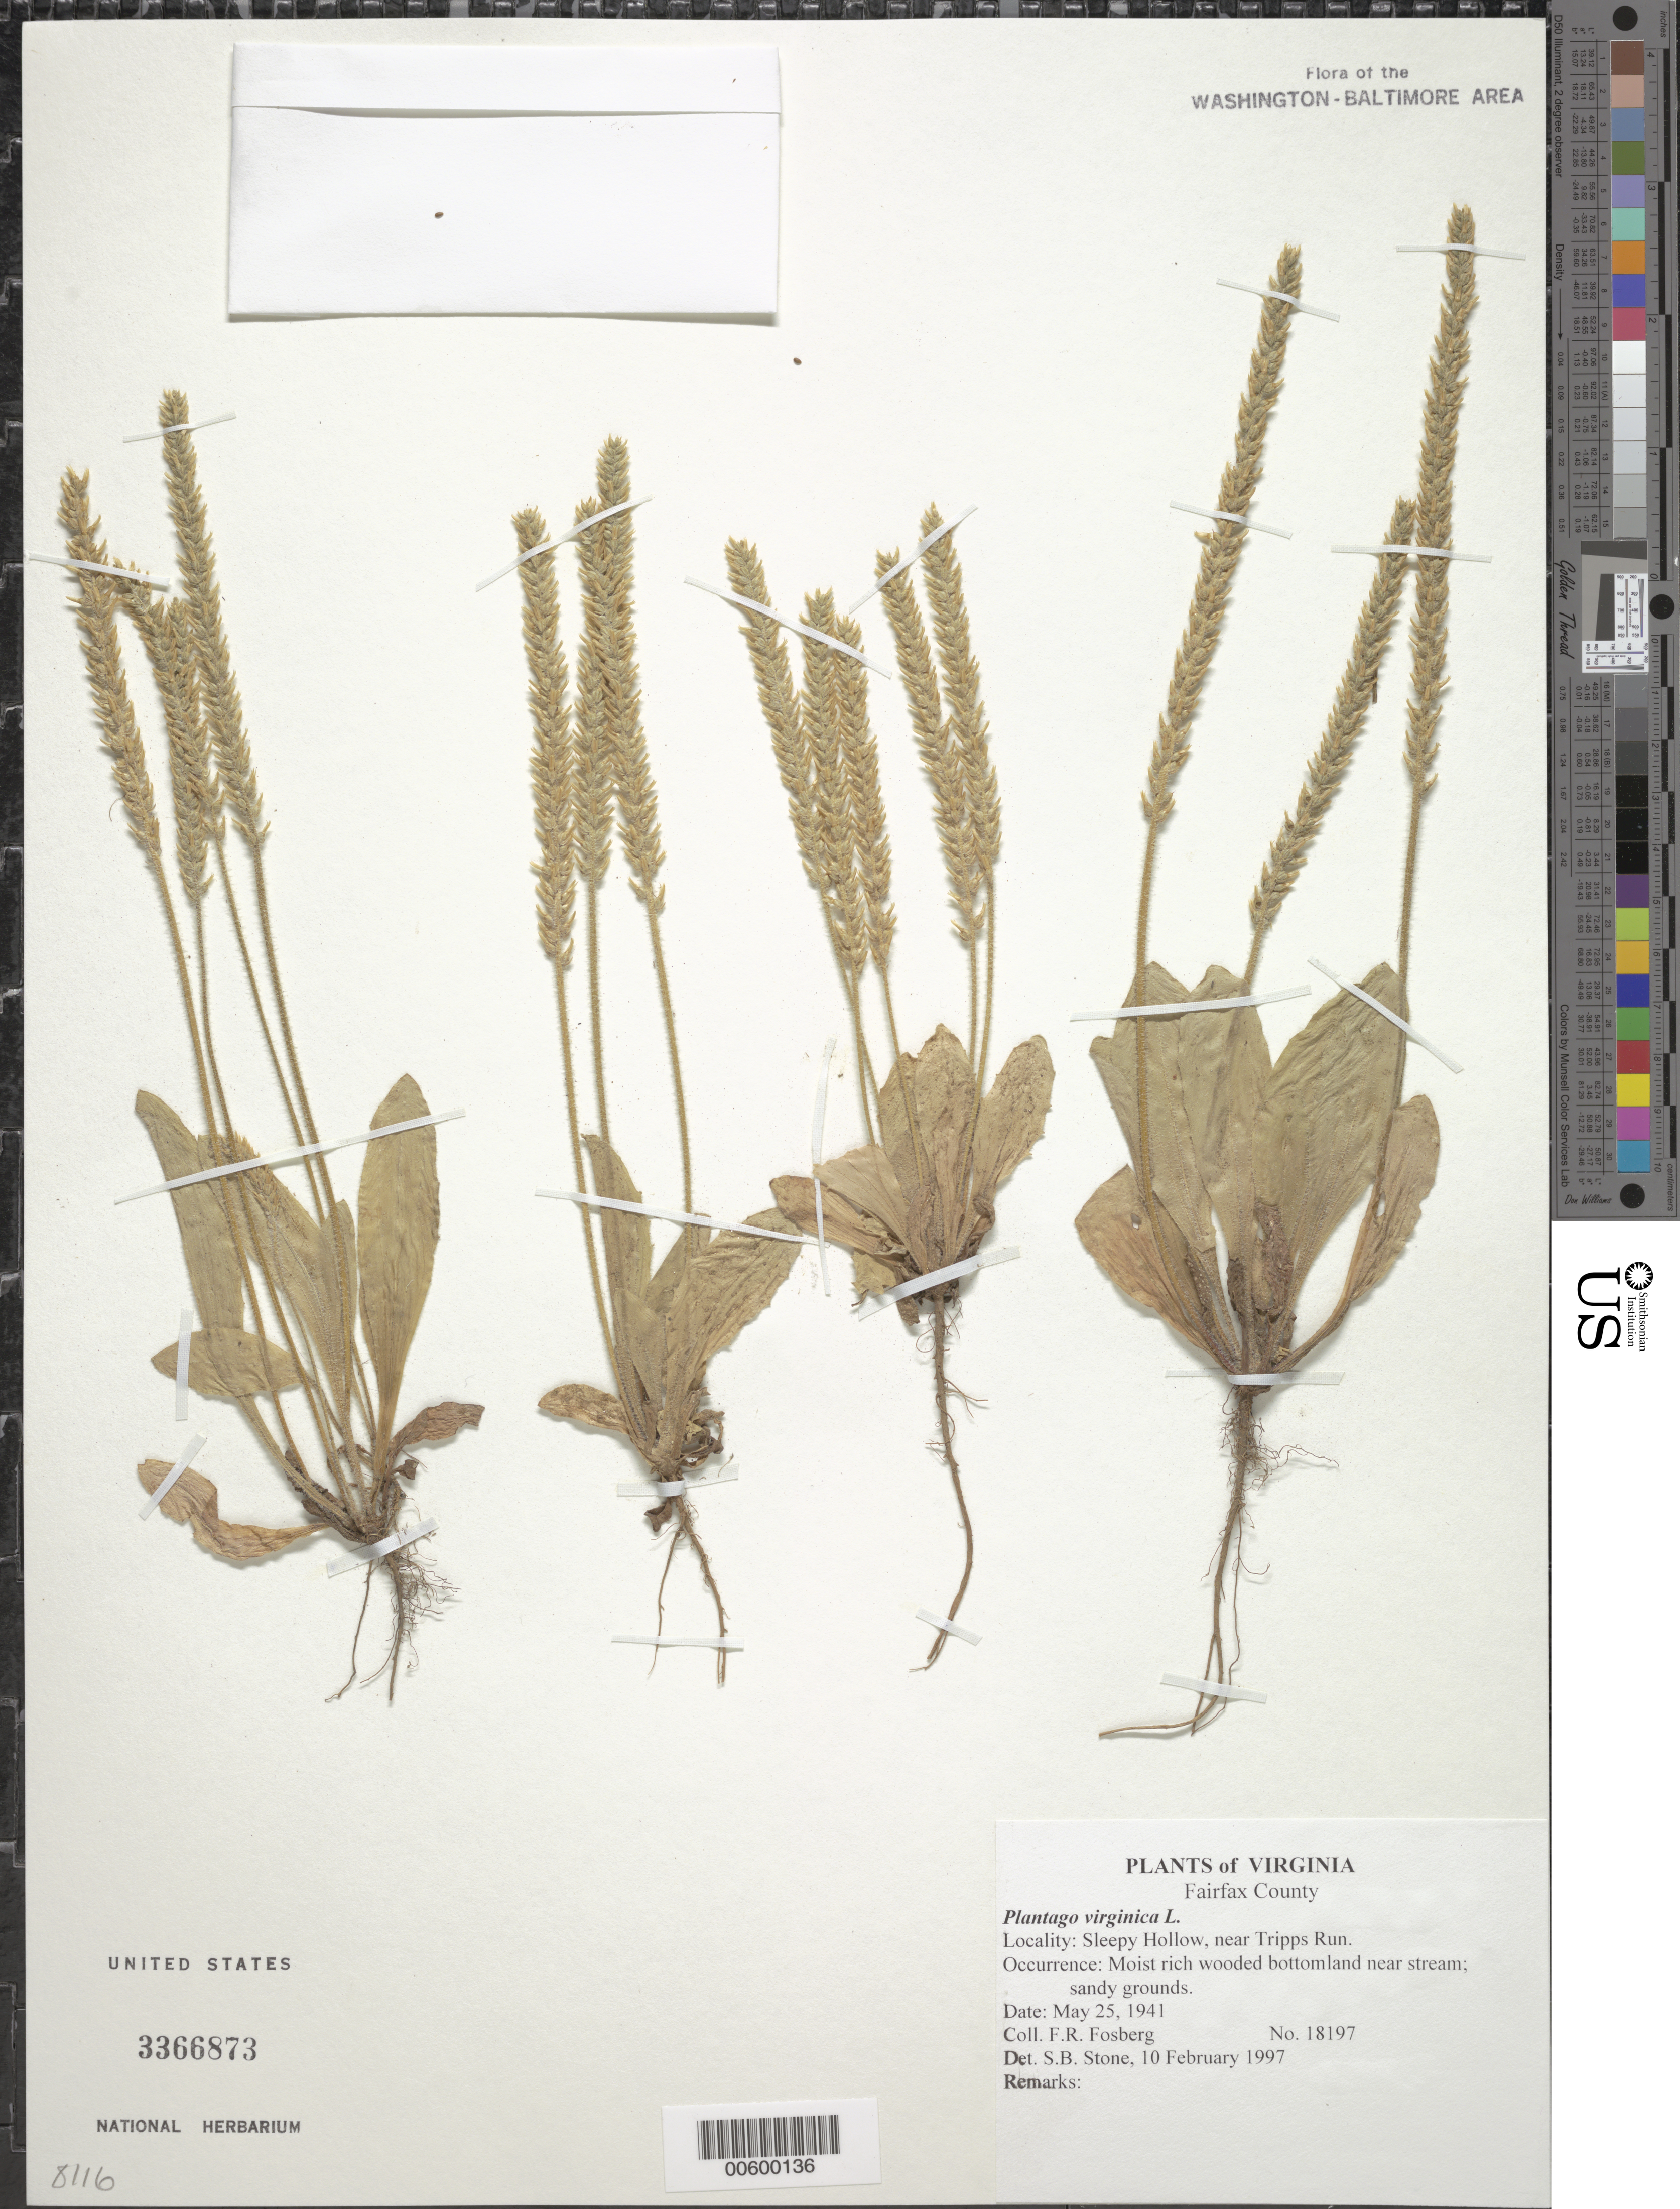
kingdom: Plantae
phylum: Tracheophyta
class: Magnoliopsida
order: Lamiales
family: Plantaginaceae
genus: Plantago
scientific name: Plantago virginica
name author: L.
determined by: Stone, S. B.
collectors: F. R. Fosberg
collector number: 18197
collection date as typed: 25 May 1941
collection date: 1941-05-25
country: United States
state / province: Virginia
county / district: Fairfax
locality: Sleepy Hollow, near Tripps Run.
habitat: Moist rich wooded bottomland near stream; sandy grounds.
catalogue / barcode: US 3366873